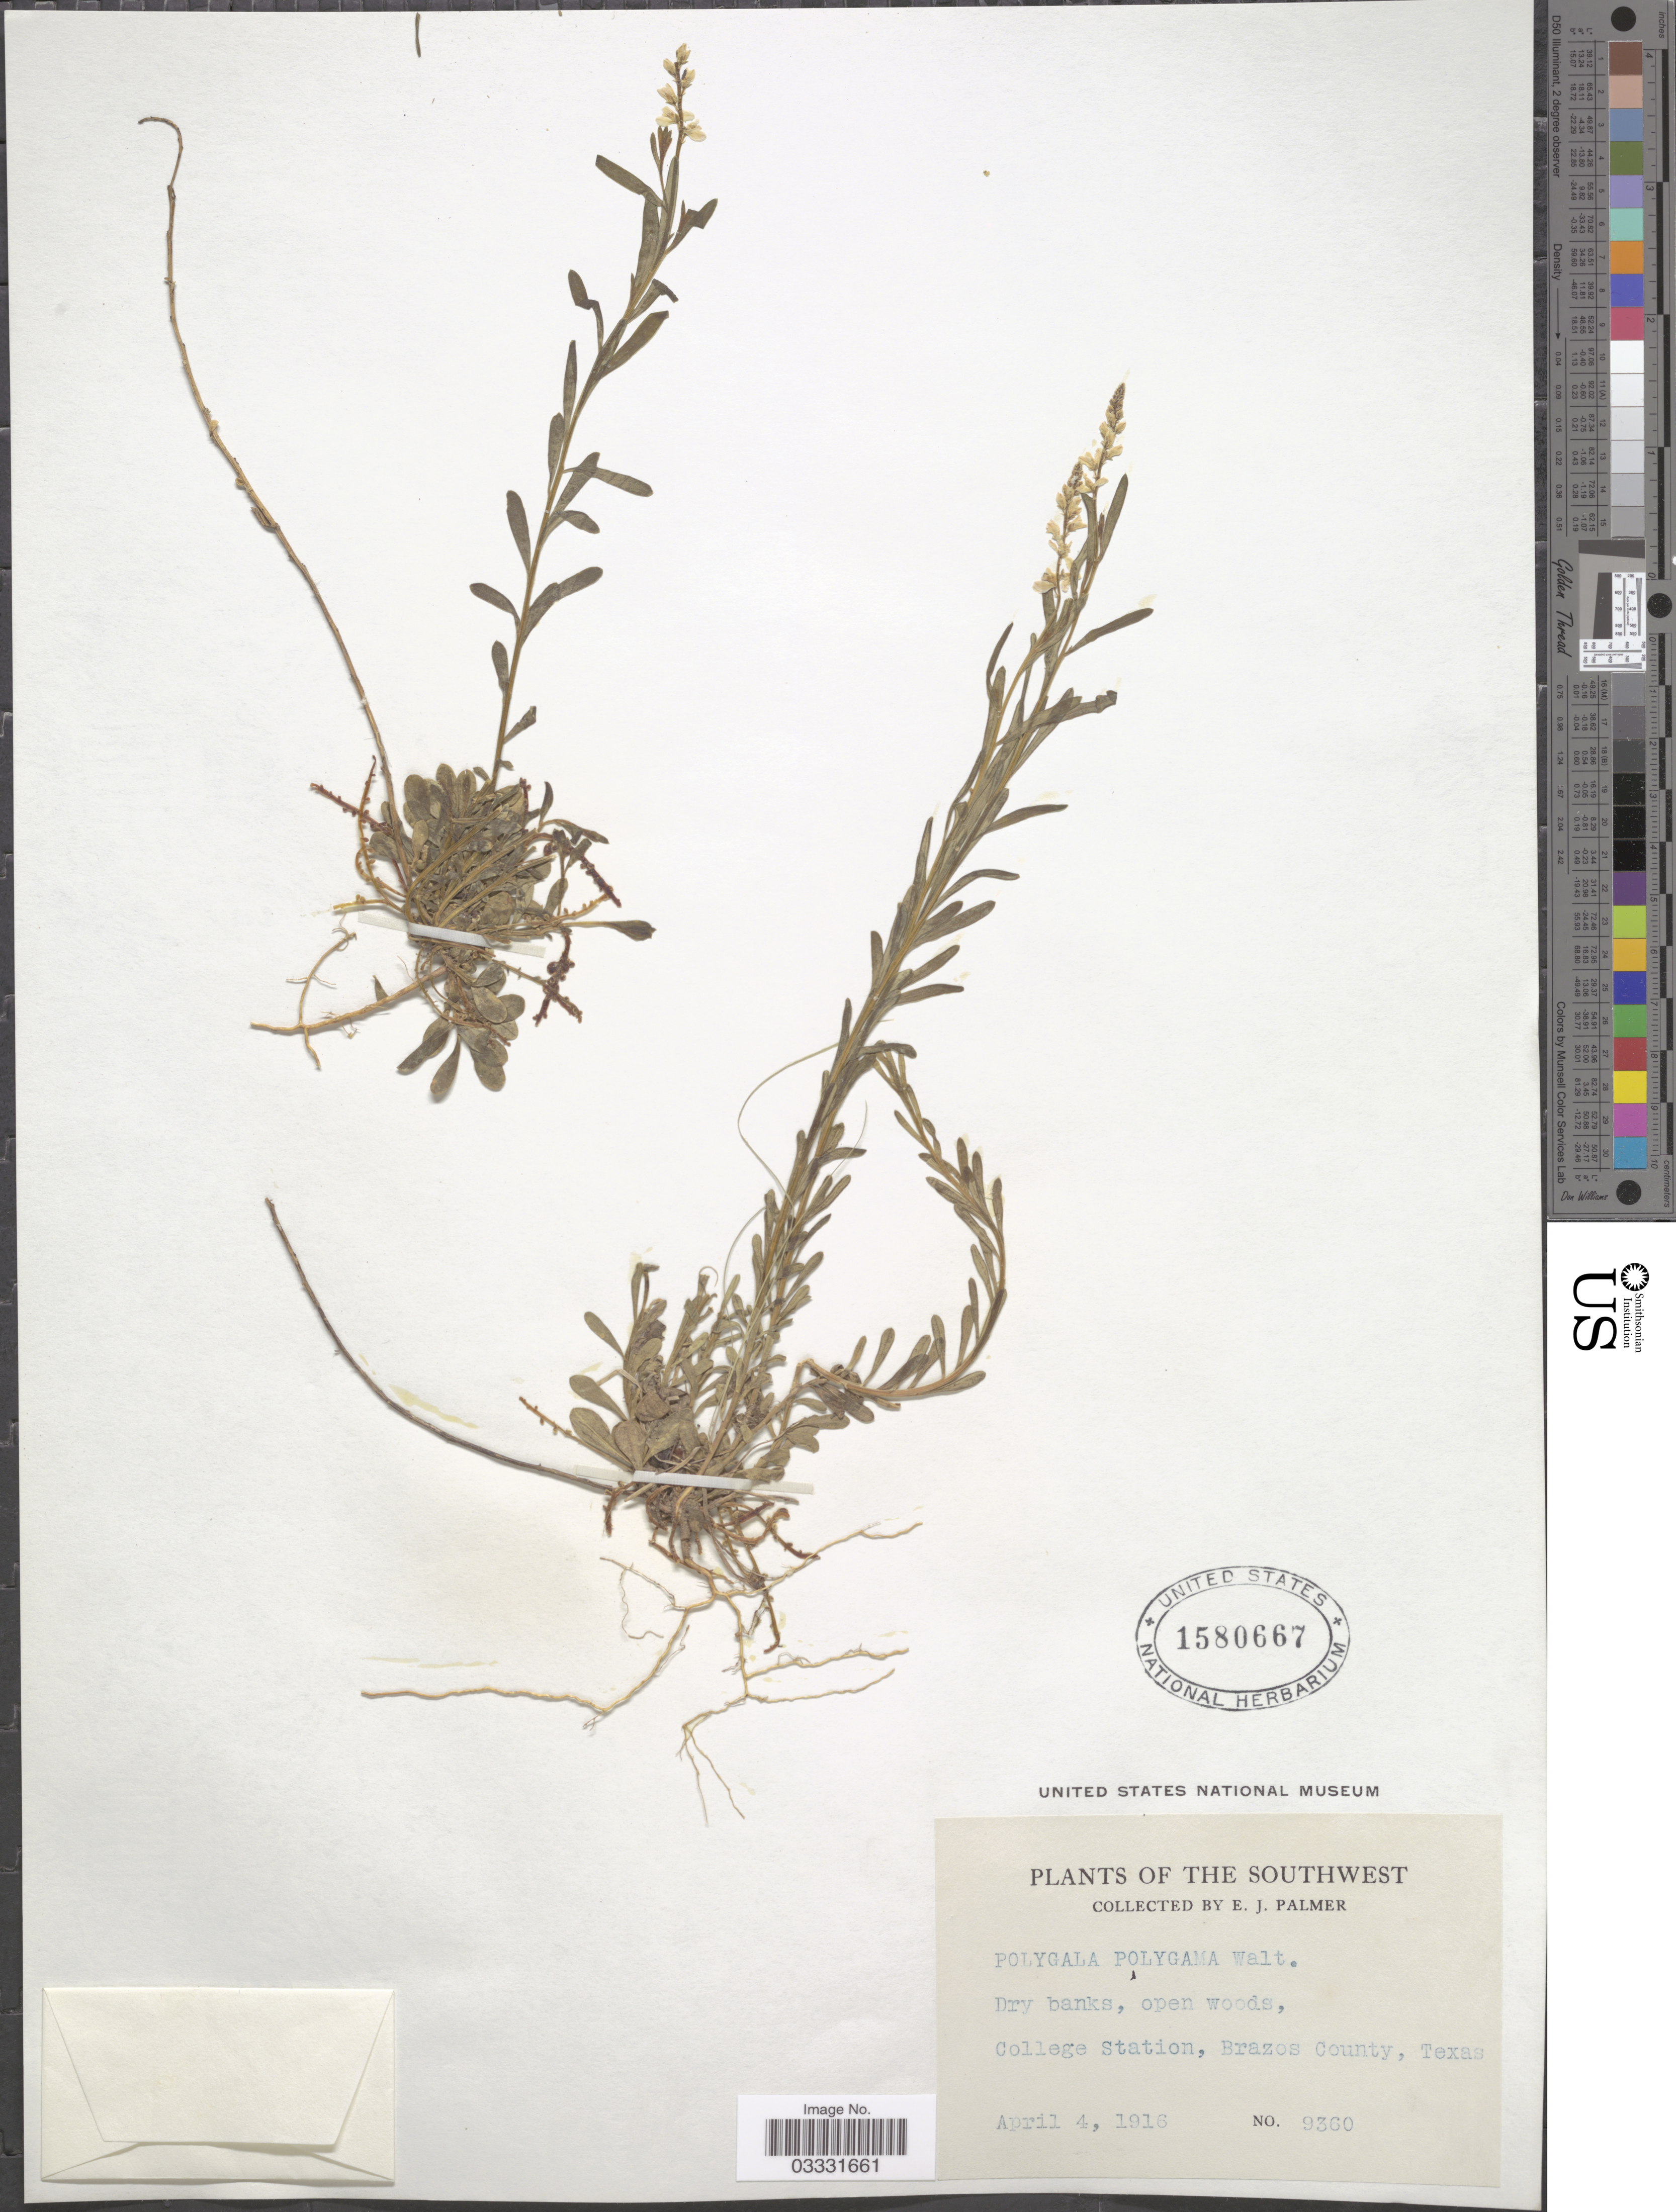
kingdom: Plantae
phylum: Tracheophyta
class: Magnoliopsida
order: Fabales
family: Polygalaceae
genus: Polygala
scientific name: Polygala polygama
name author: Walter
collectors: E. J. Palmer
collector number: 9360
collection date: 1916-04-04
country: United States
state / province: Texas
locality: The Southwest. College Station, Brazos County.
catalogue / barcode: US 1580667